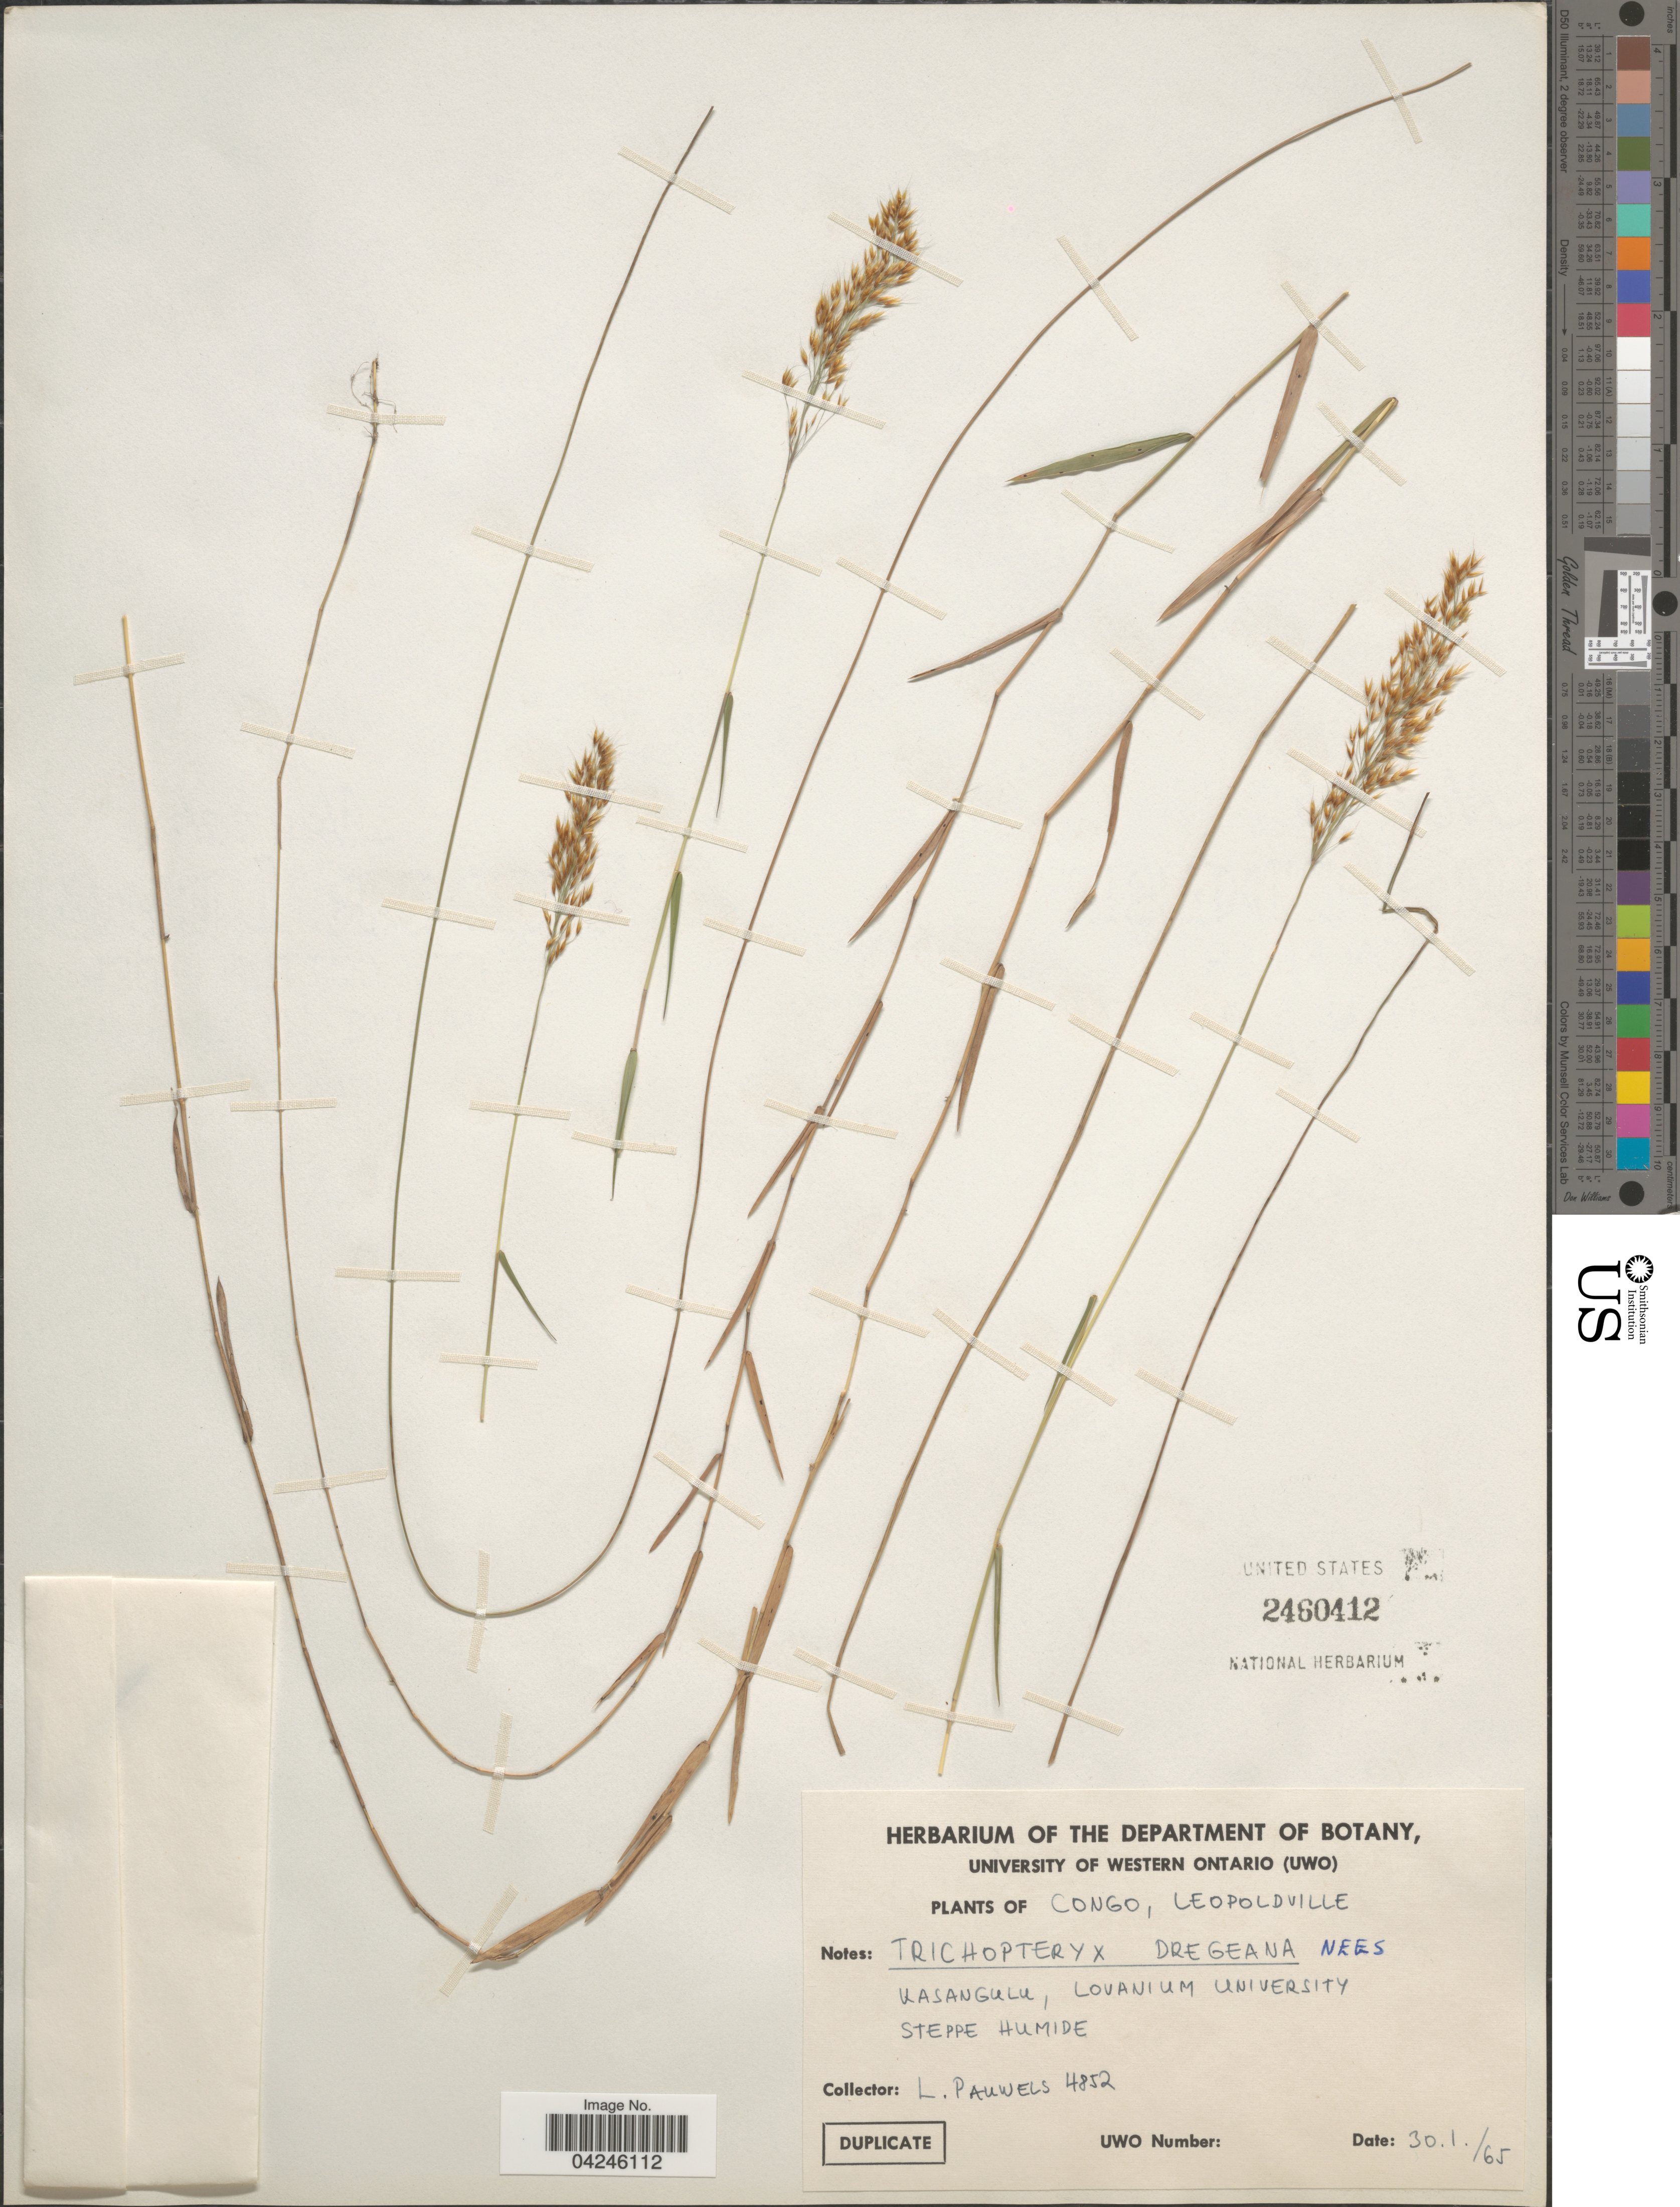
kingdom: Plantae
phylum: Tracheophyta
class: Liliopsida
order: Poales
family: Poaceae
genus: Trichopteryx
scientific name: Trichopteryx dregeana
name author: Nees ex Lindl.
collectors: L. Pauwels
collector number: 4852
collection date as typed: Transcribed d/m/y: 30/1/65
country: Congo, Democratic Republic of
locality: Congo, Leopoldville. Kasangulu, Lovanium University.Steppe Humide.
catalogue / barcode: US 2460412